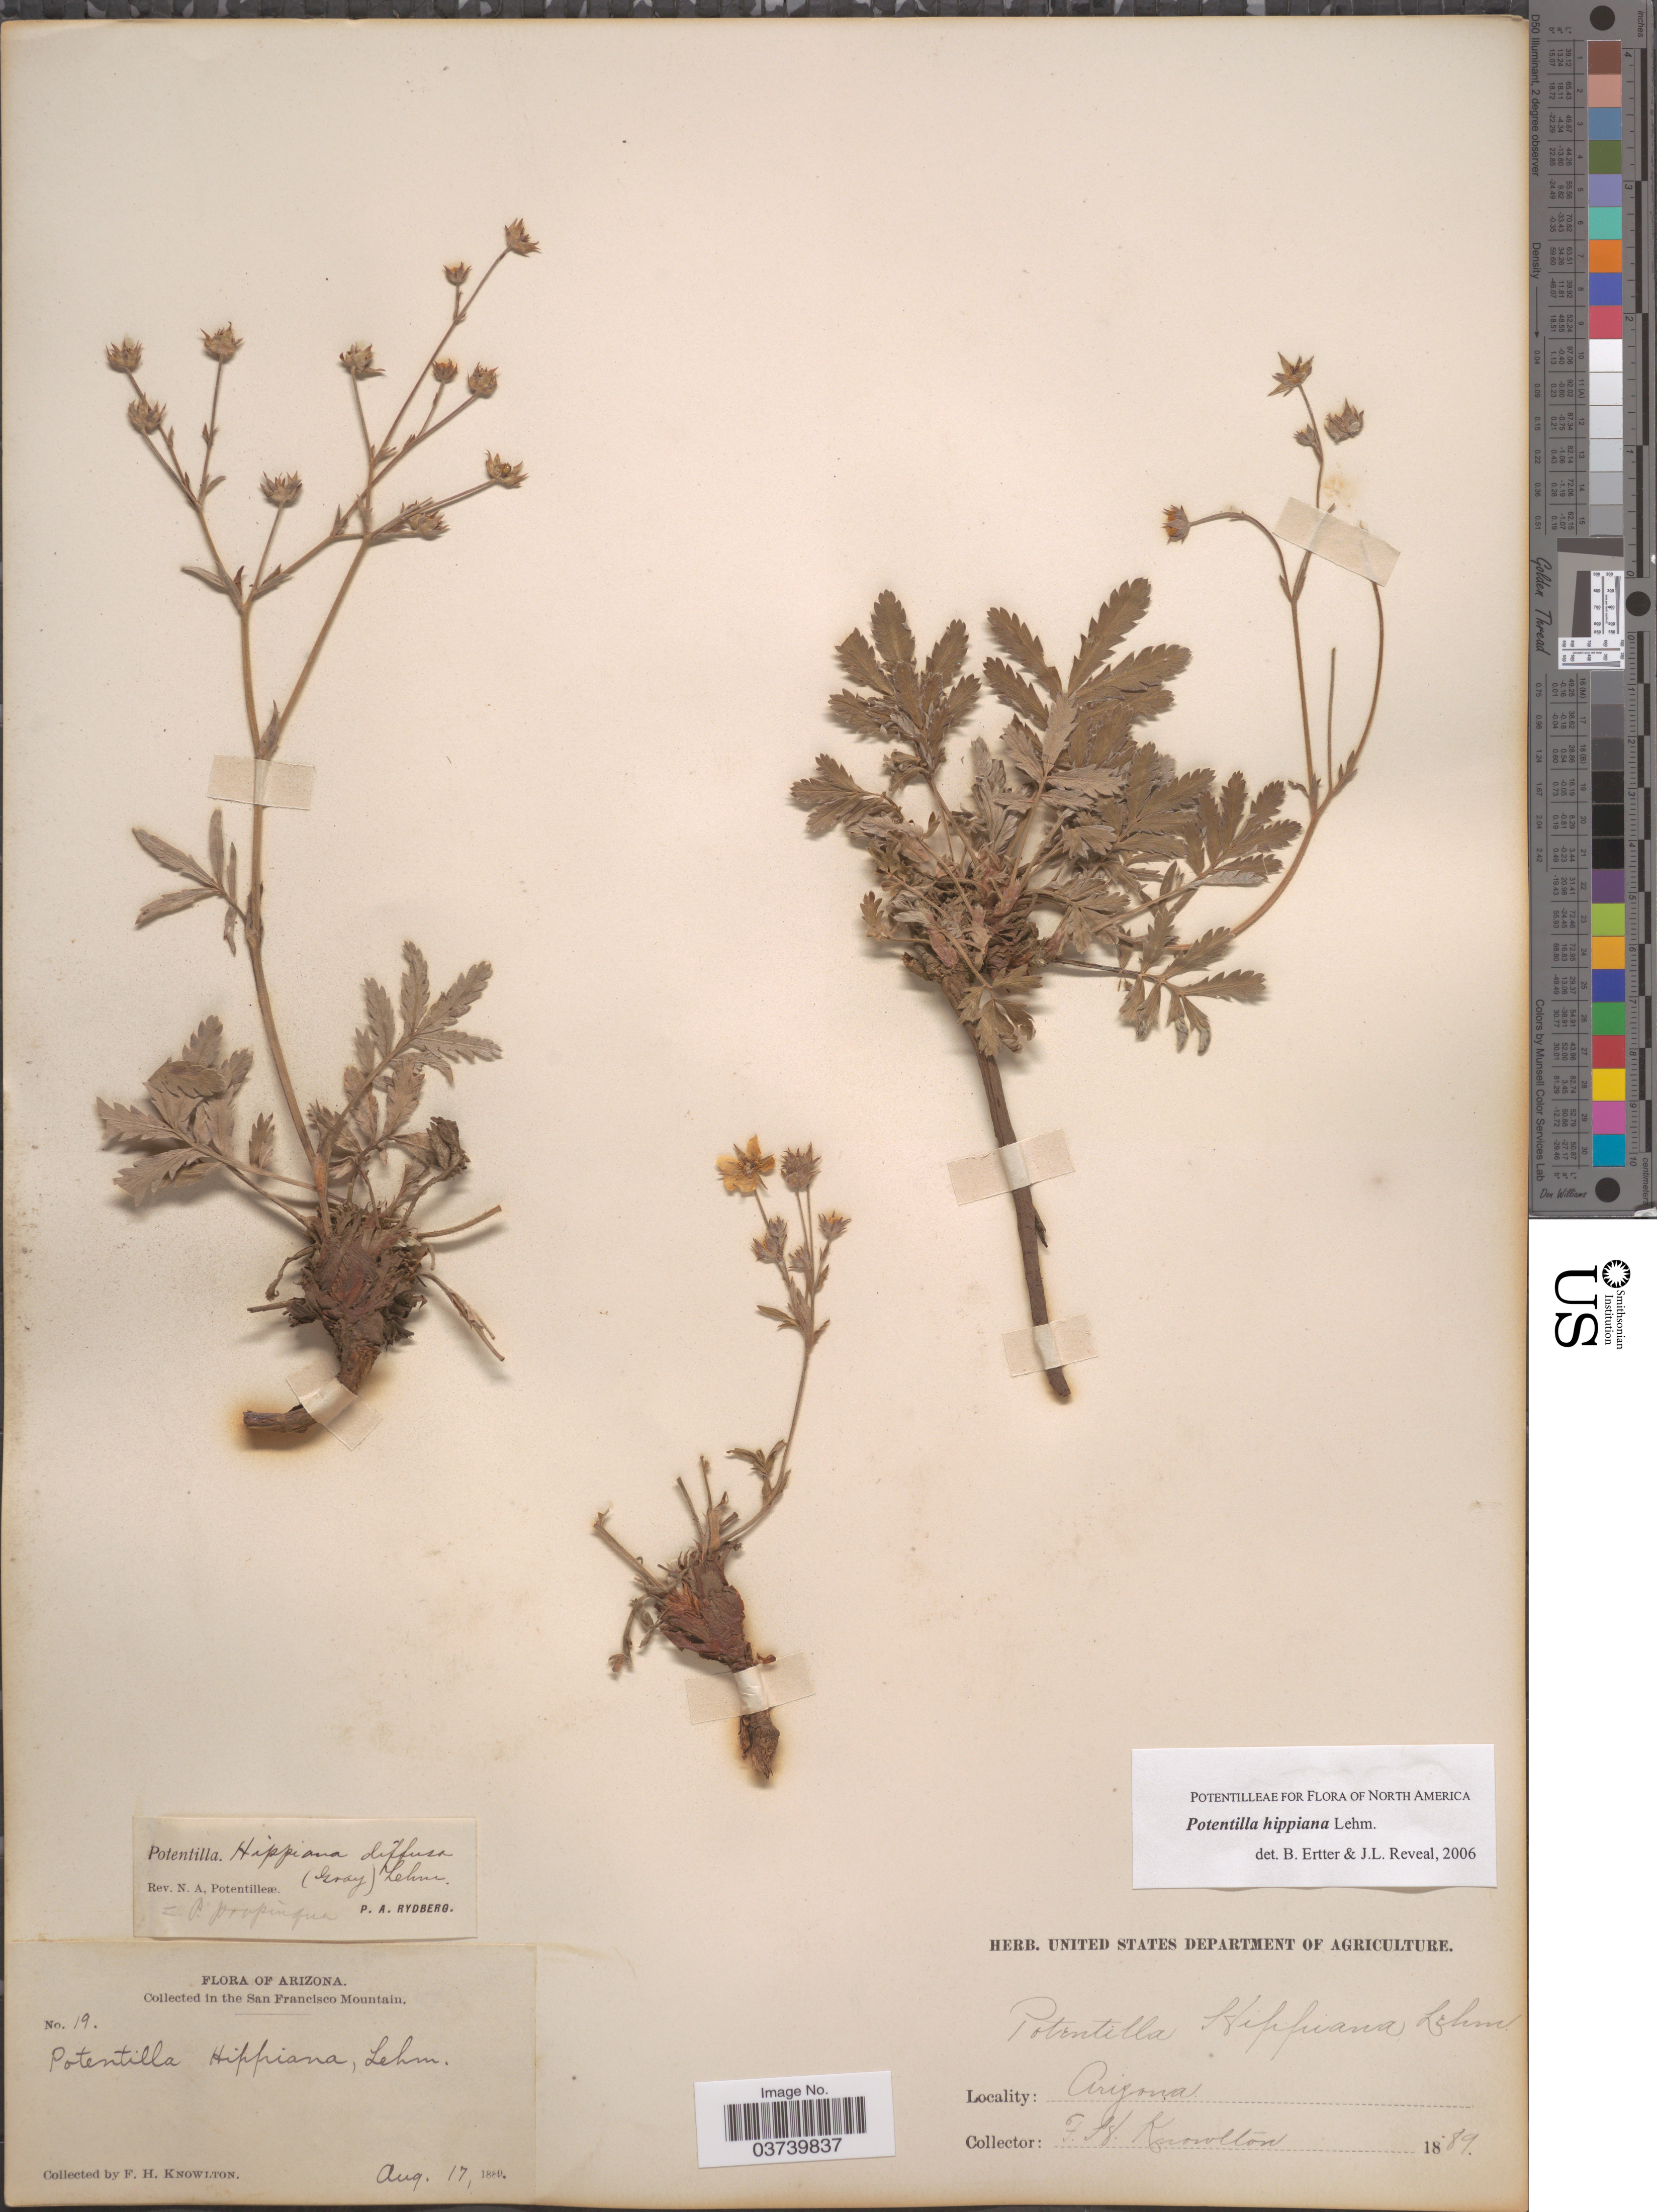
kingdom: Plantae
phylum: Tracheophyta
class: Magnoliopsida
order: Rosales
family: Rosaceae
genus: Potentilla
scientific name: Potentilla hippiana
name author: Lehm.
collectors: F. H. Knowlton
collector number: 19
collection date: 1889-08-17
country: United States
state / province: Arizona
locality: San Francisco Mountain.